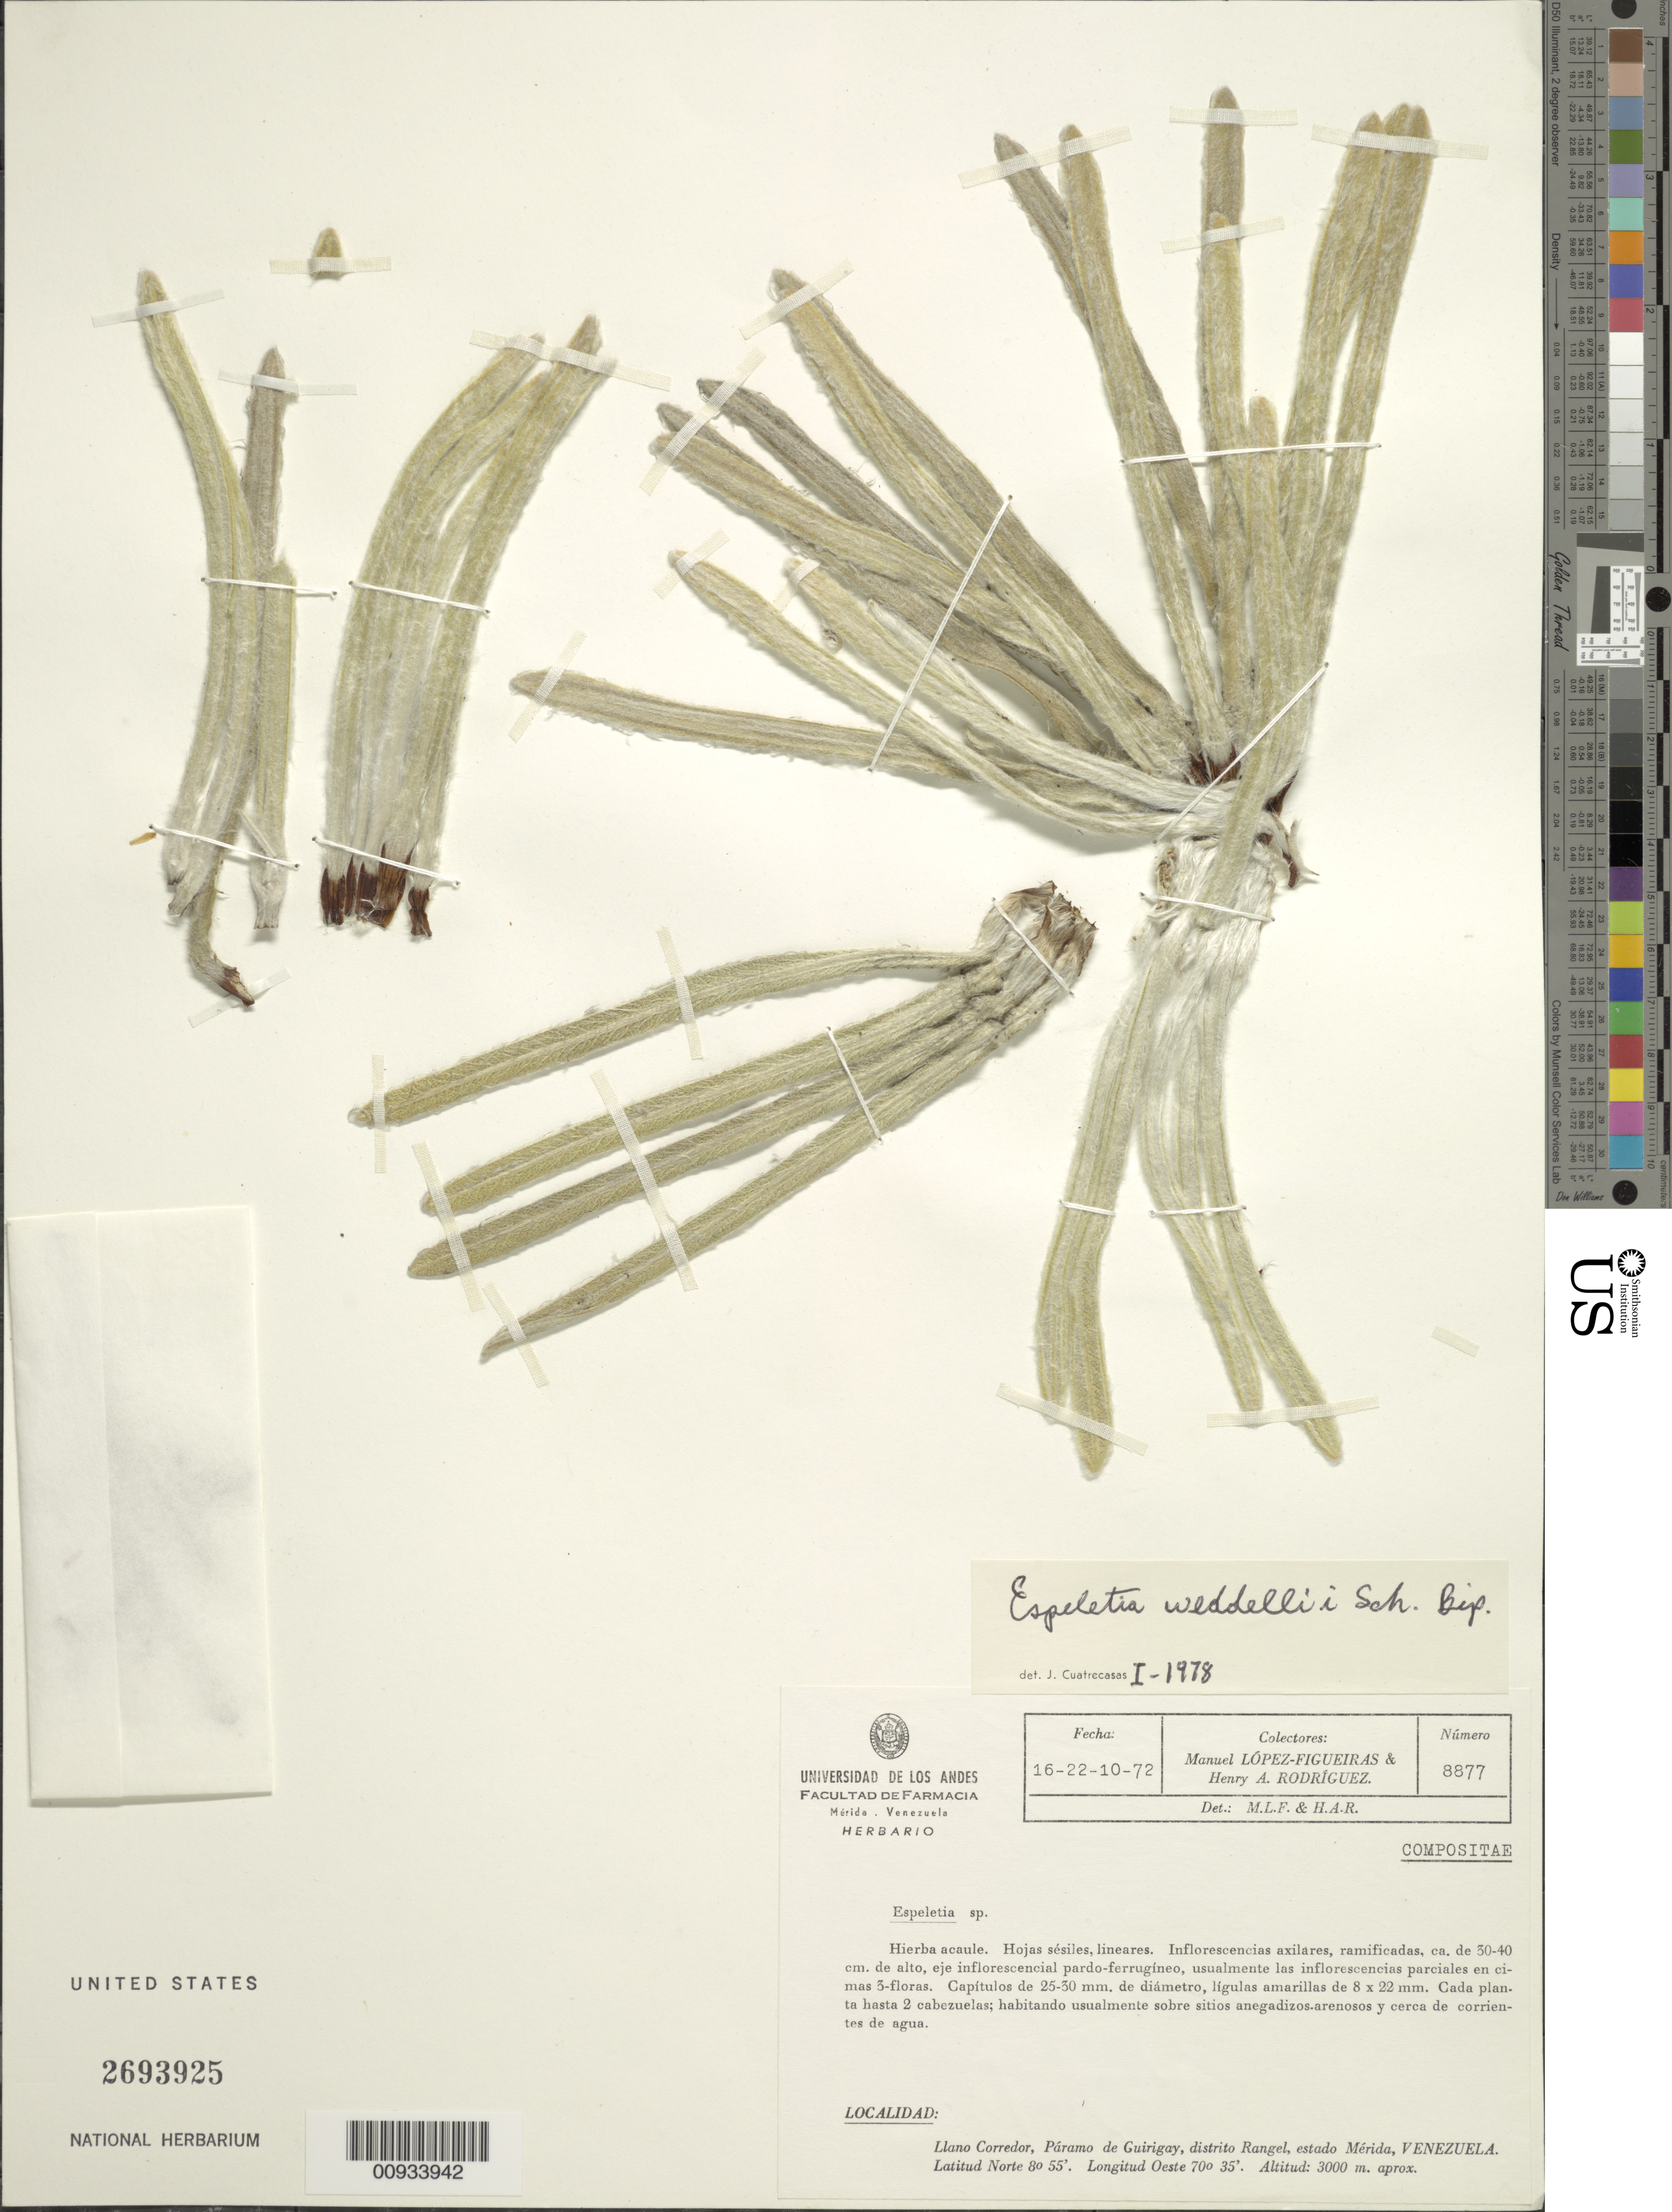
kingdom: Plantae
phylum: Tracheophyta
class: Magnoliopsida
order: Asterales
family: Asteraceae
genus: Espeletia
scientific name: Espeletia weddellii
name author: Sch. Bip. ex Wedd.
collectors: M. López Figueiras & H. A. Rodriguez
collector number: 8877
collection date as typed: Transcribed d/m/y: 16/10/72 to 22/10/72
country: Venezuela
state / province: Mérida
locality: Llano Corredor, Paramo de Guirigay, distrito Rangel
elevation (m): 3000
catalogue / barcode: US 2693925